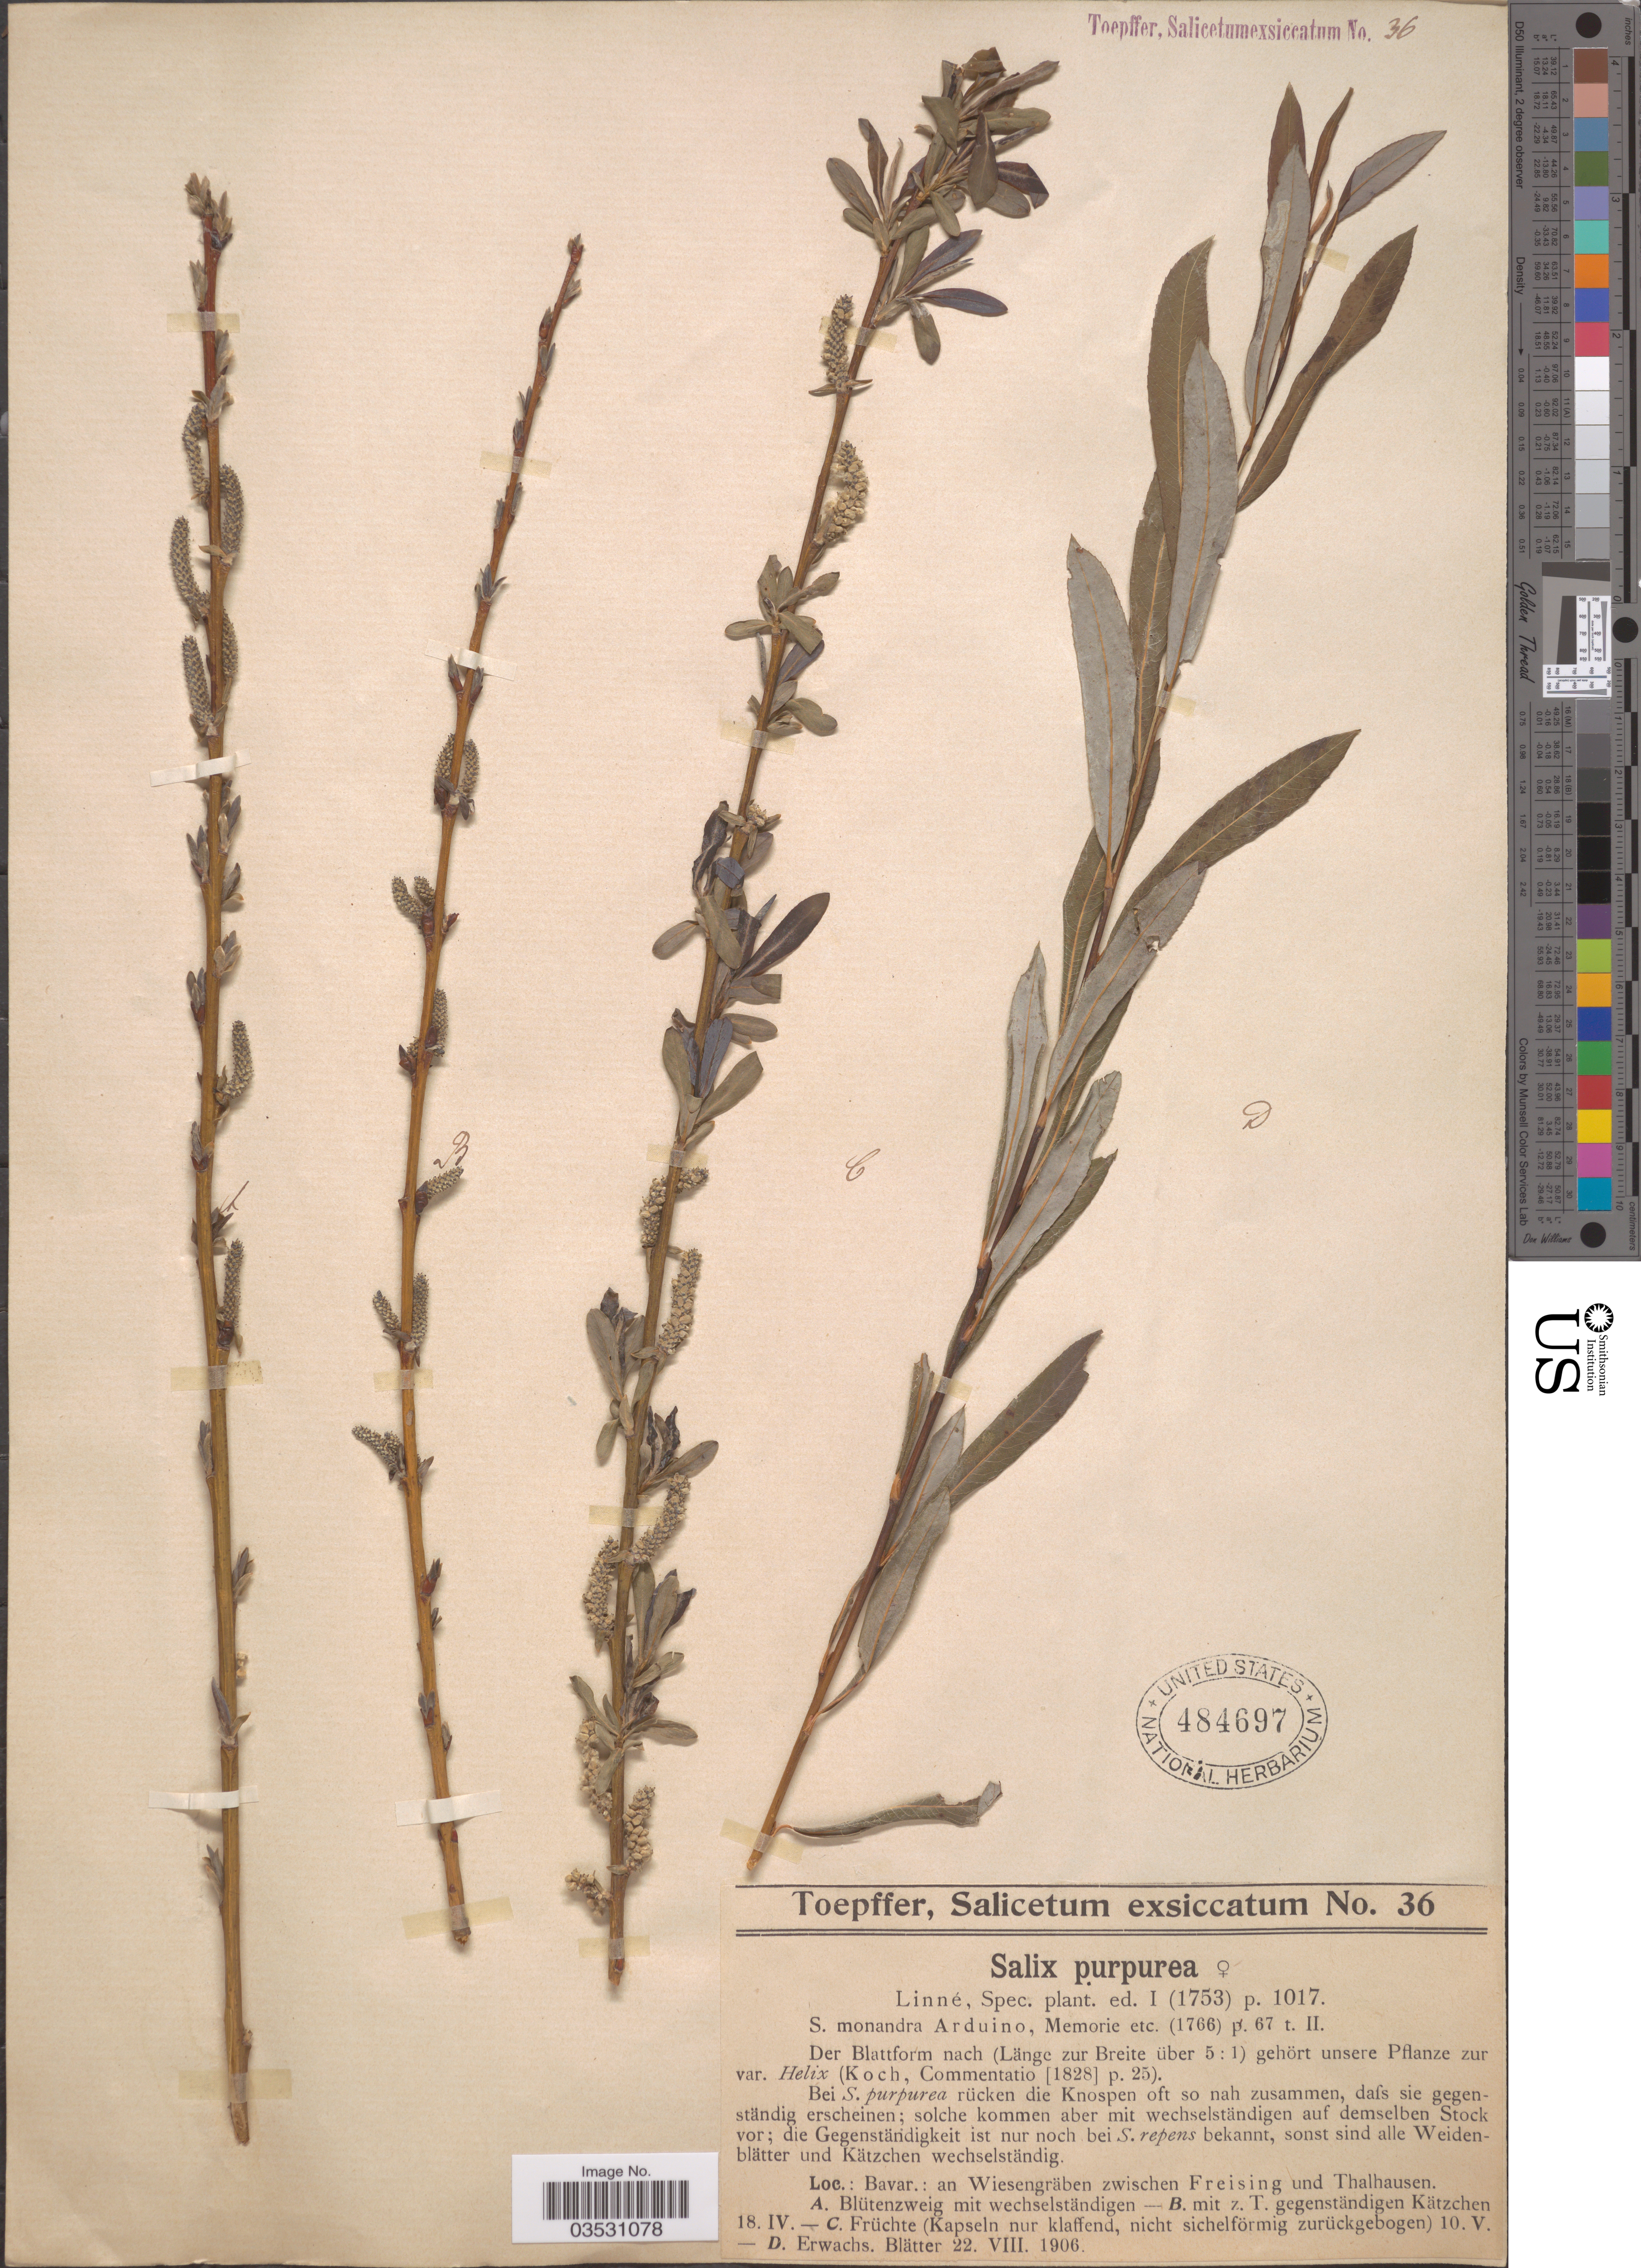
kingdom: Plantae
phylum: Tracheophyta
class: Magnoliopsida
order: Malpighiales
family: Salicaceae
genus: Salix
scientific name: Salix purpurea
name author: L.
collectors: A. Toepffer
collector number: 36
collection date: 1906-04-18/1906-08-22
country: Germany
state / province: Bayern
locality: Bavar.: an Wiesengräben zwischen Freising und Thalhausen.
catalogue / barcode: US 484697